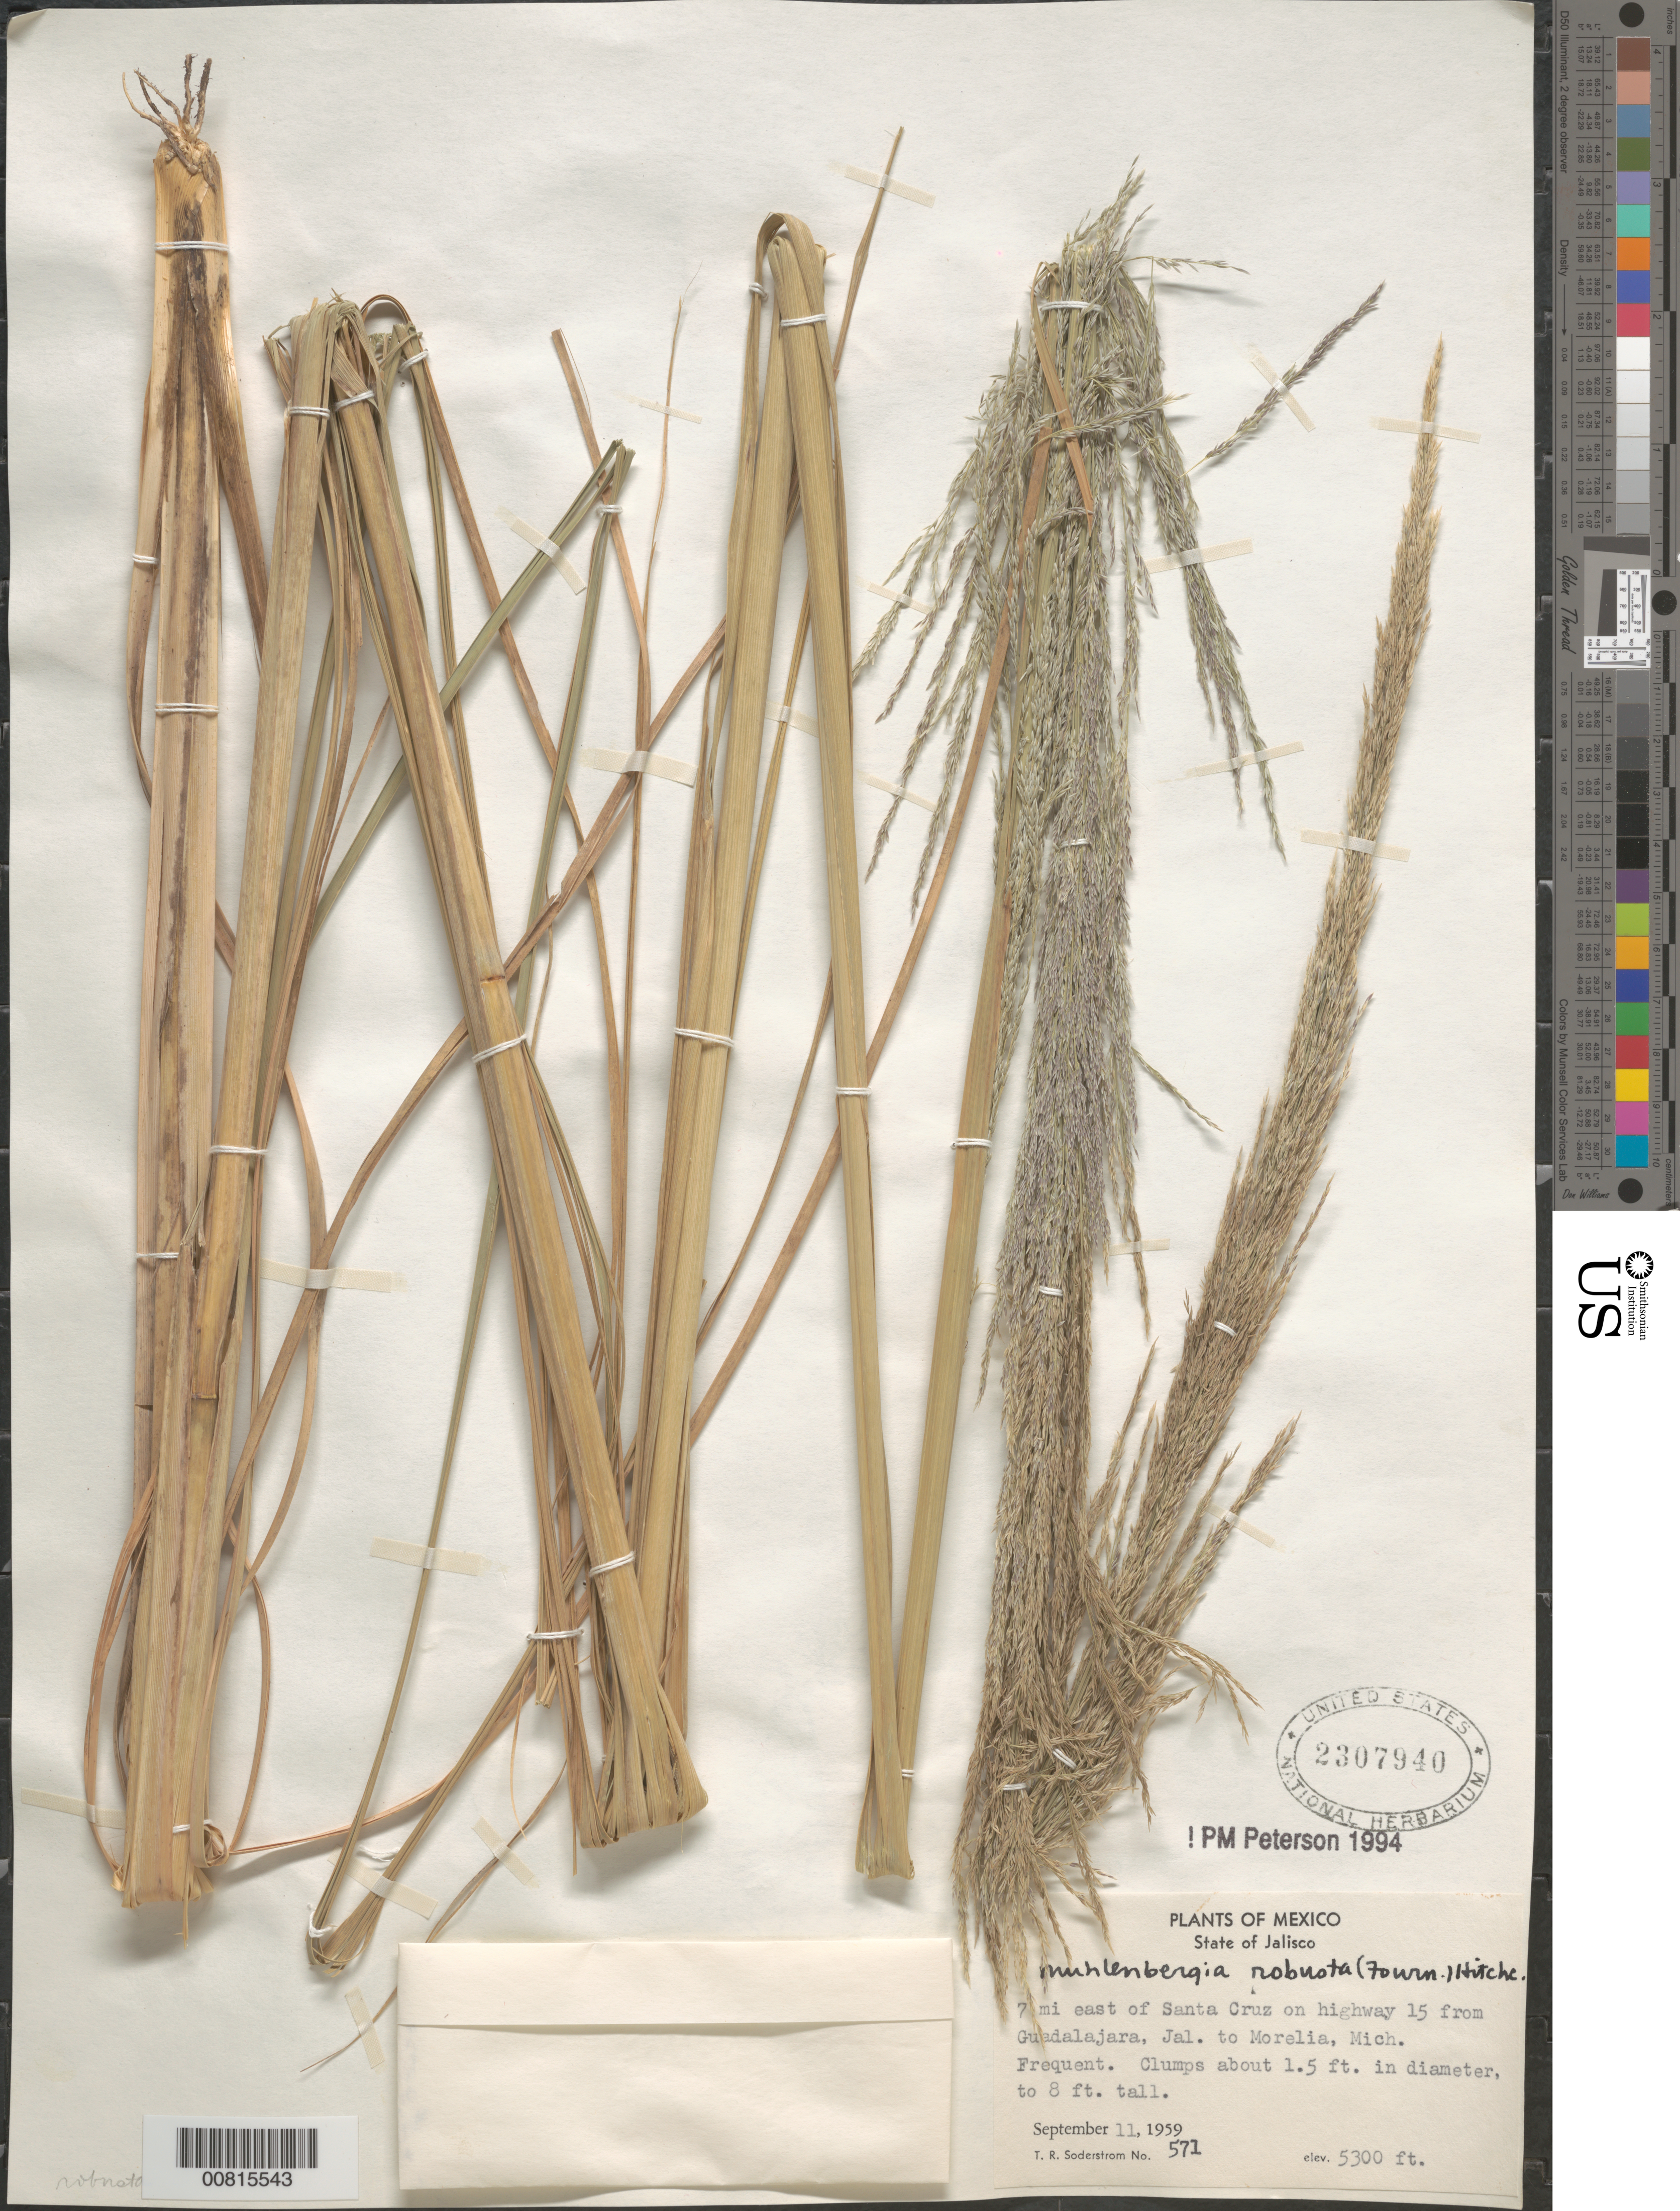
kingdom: Plantae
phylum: Tracheophyta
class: Liliopsida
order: Poales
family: Poaceae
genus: Muhlenbergia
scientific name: Muhlenbergia robusta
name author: (E. Fourn.) Hitchc.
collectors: T. R. Soderstrom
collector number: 571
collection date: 1959-09-11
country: Mexico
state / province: Jalisco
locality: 7 mi E of Santa Cruz on Hwy 15 to Guadalajara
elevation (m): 1615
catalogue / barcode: US 2307940